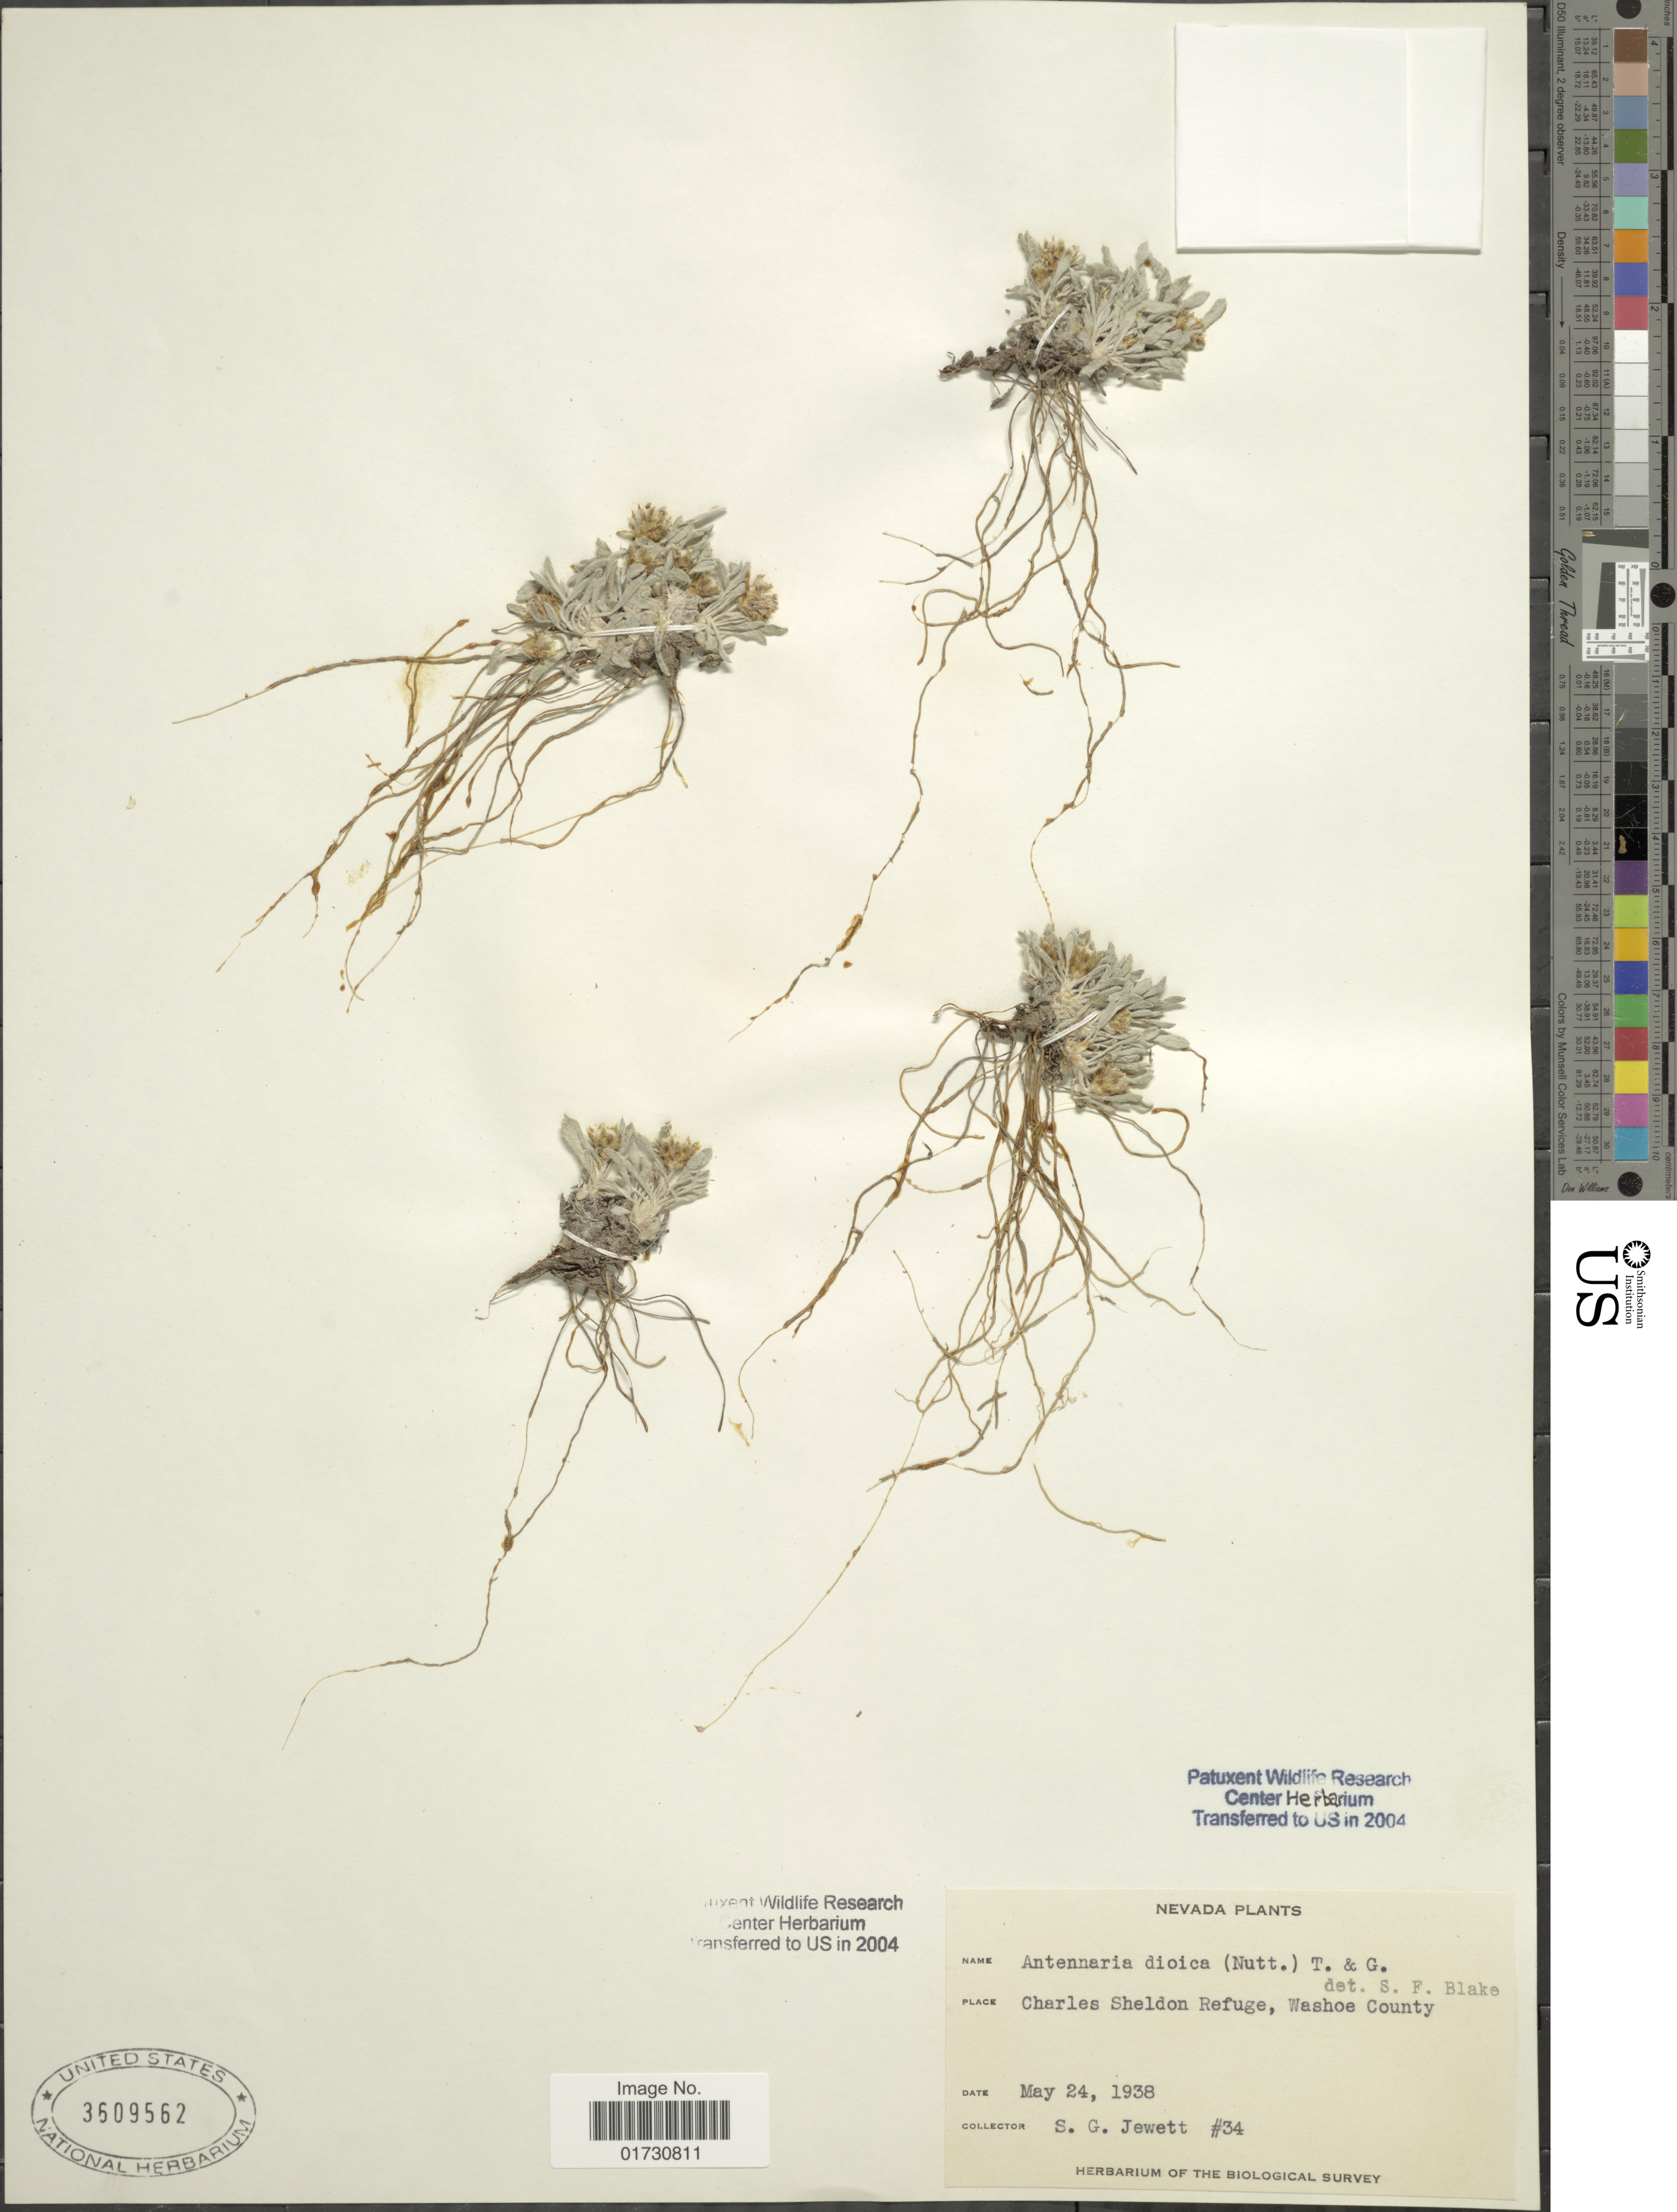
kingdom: Plantae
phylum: Tracheophyta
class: Magnoliopsida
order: Asterales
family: Asteraceae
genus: Antennaria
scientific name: Antennaria dioica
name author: (L.) Gaertn.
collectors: S. Jewett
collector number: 34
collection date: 1938-05-24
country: United States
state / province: Nevada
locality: Charles Sheldon Refuge, Washoe County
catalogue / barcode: US 3609562